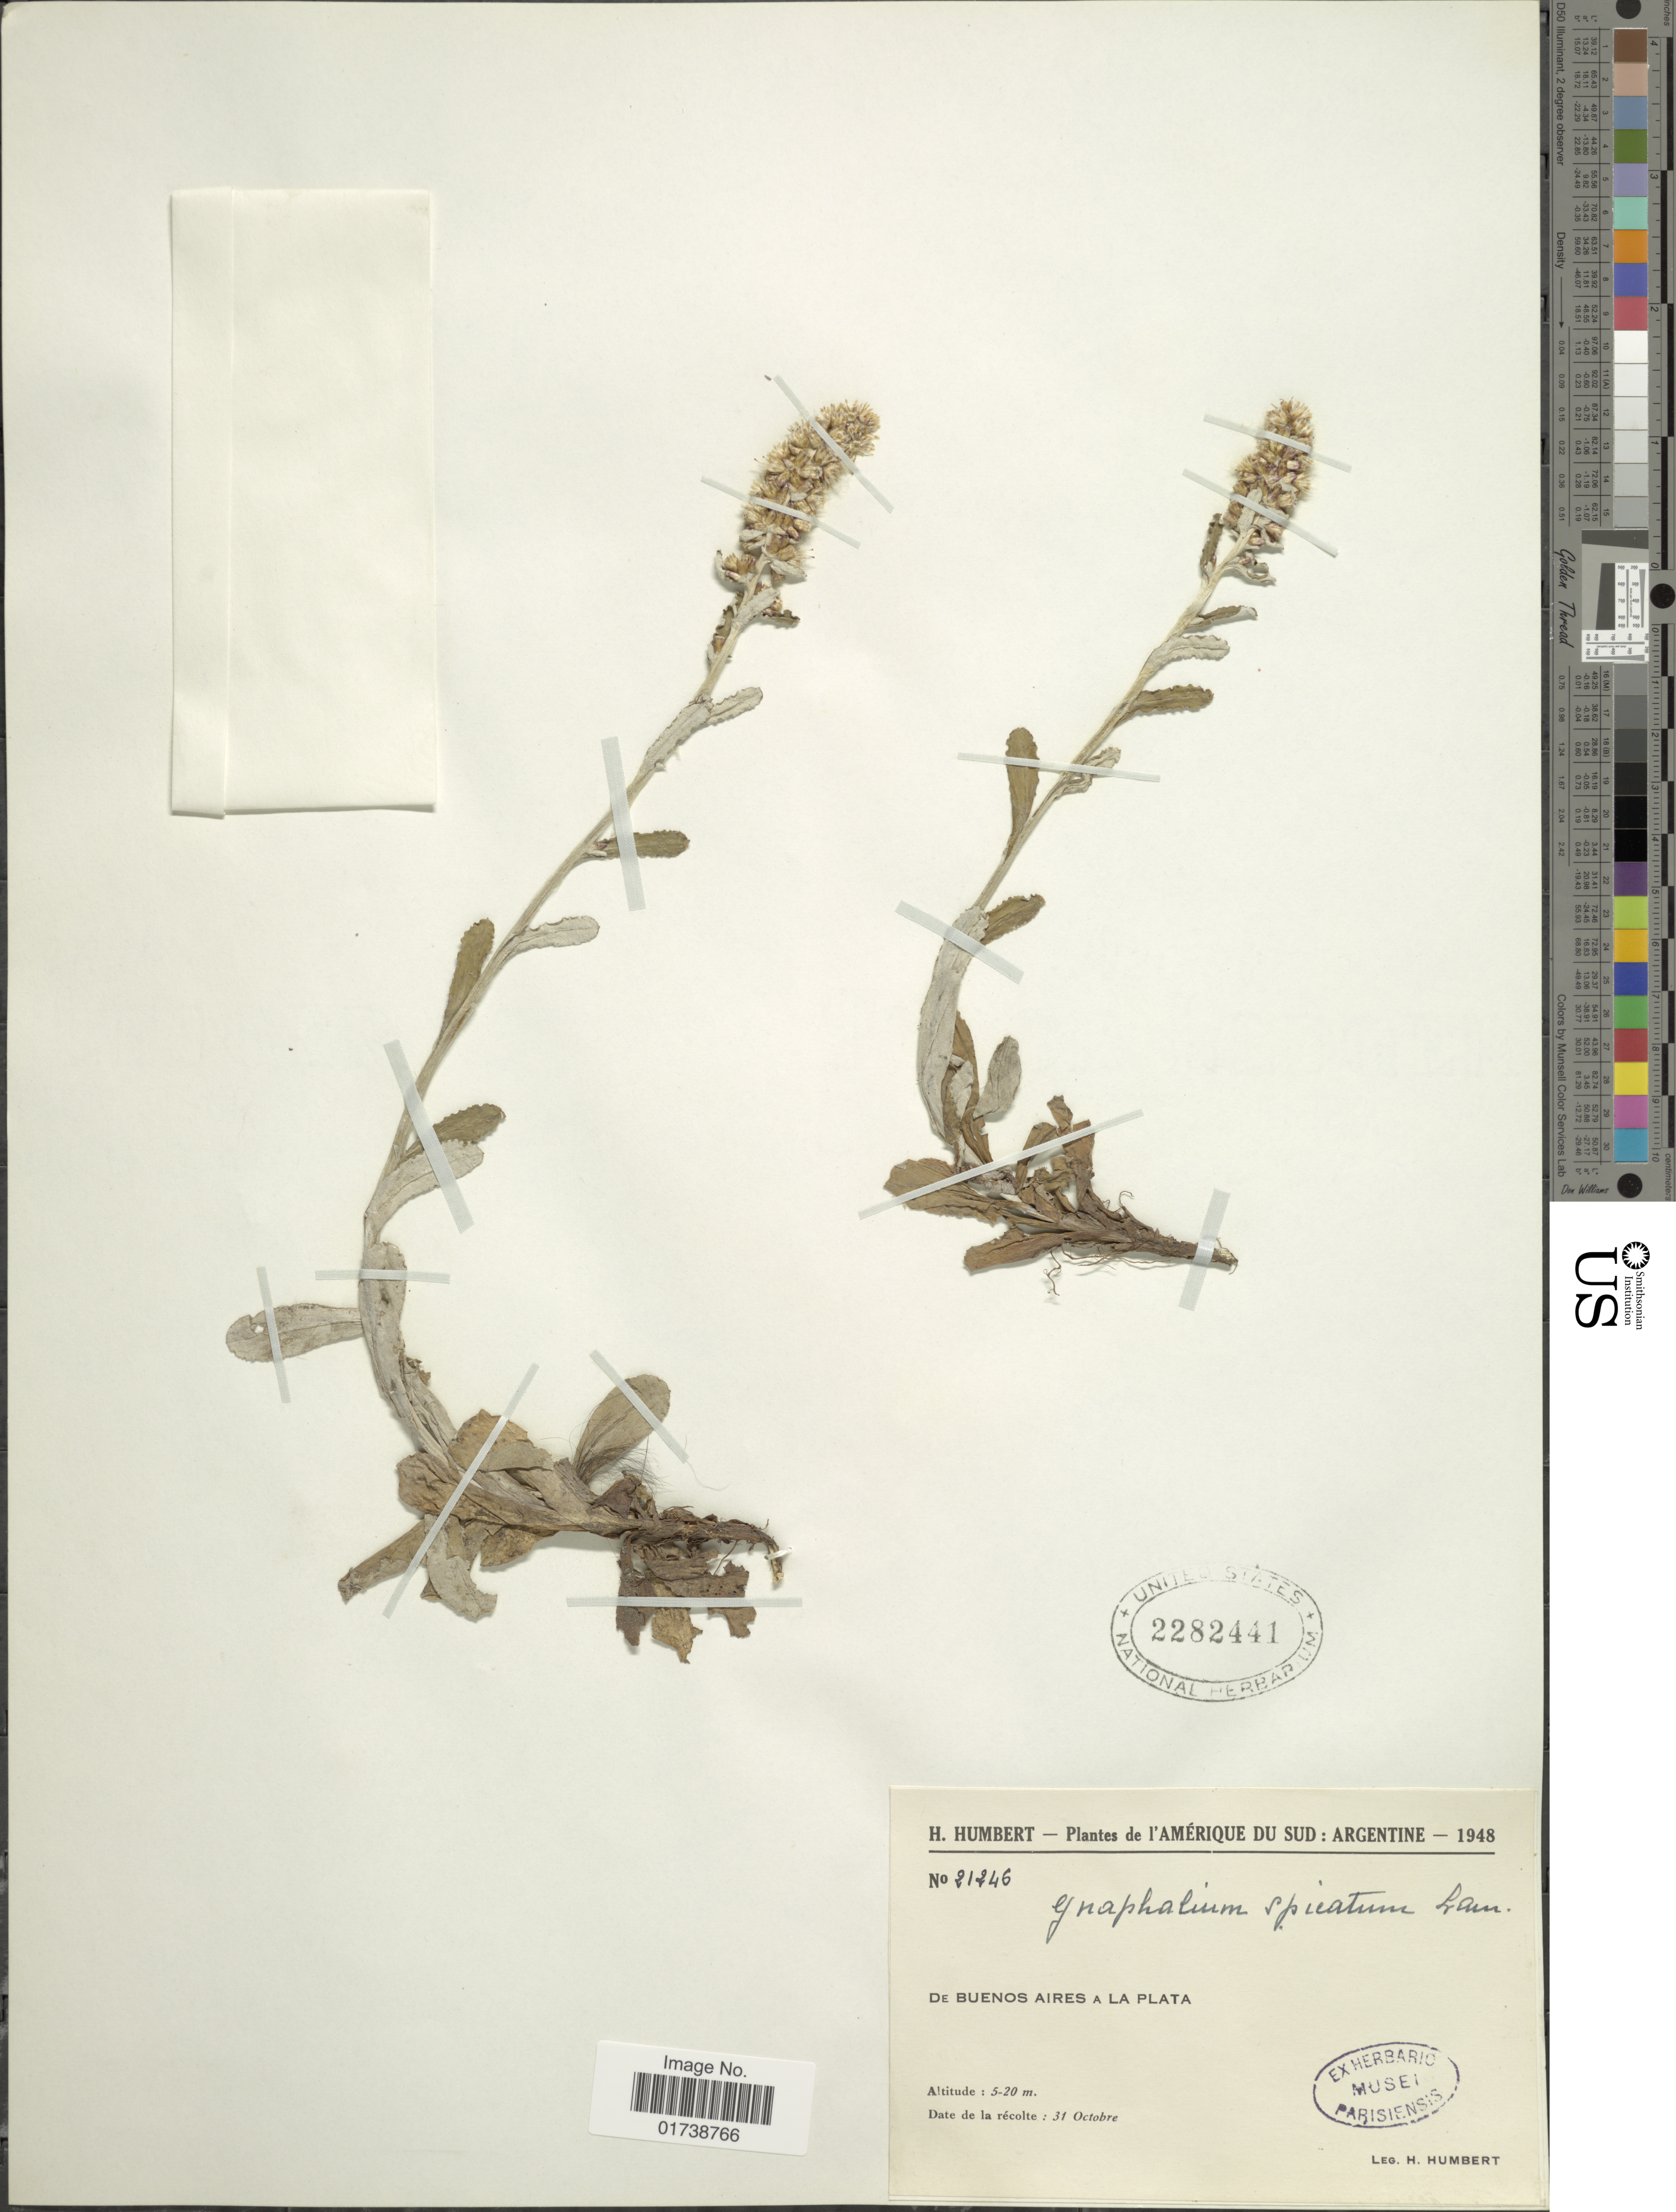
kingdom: Plantae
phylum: Tracheophyta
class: Magnoliopsida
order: Asterales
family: Asteraceae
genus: Gamochaeta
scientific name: Gamochaeta spicata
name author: (Lam.) Cabrera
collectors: H. Humbert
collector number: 21246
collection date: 1948-10-31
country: Argentina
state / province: Buenos Aires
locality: De Buenos Aires a La Plata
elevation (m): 5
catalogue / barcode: US 2282441